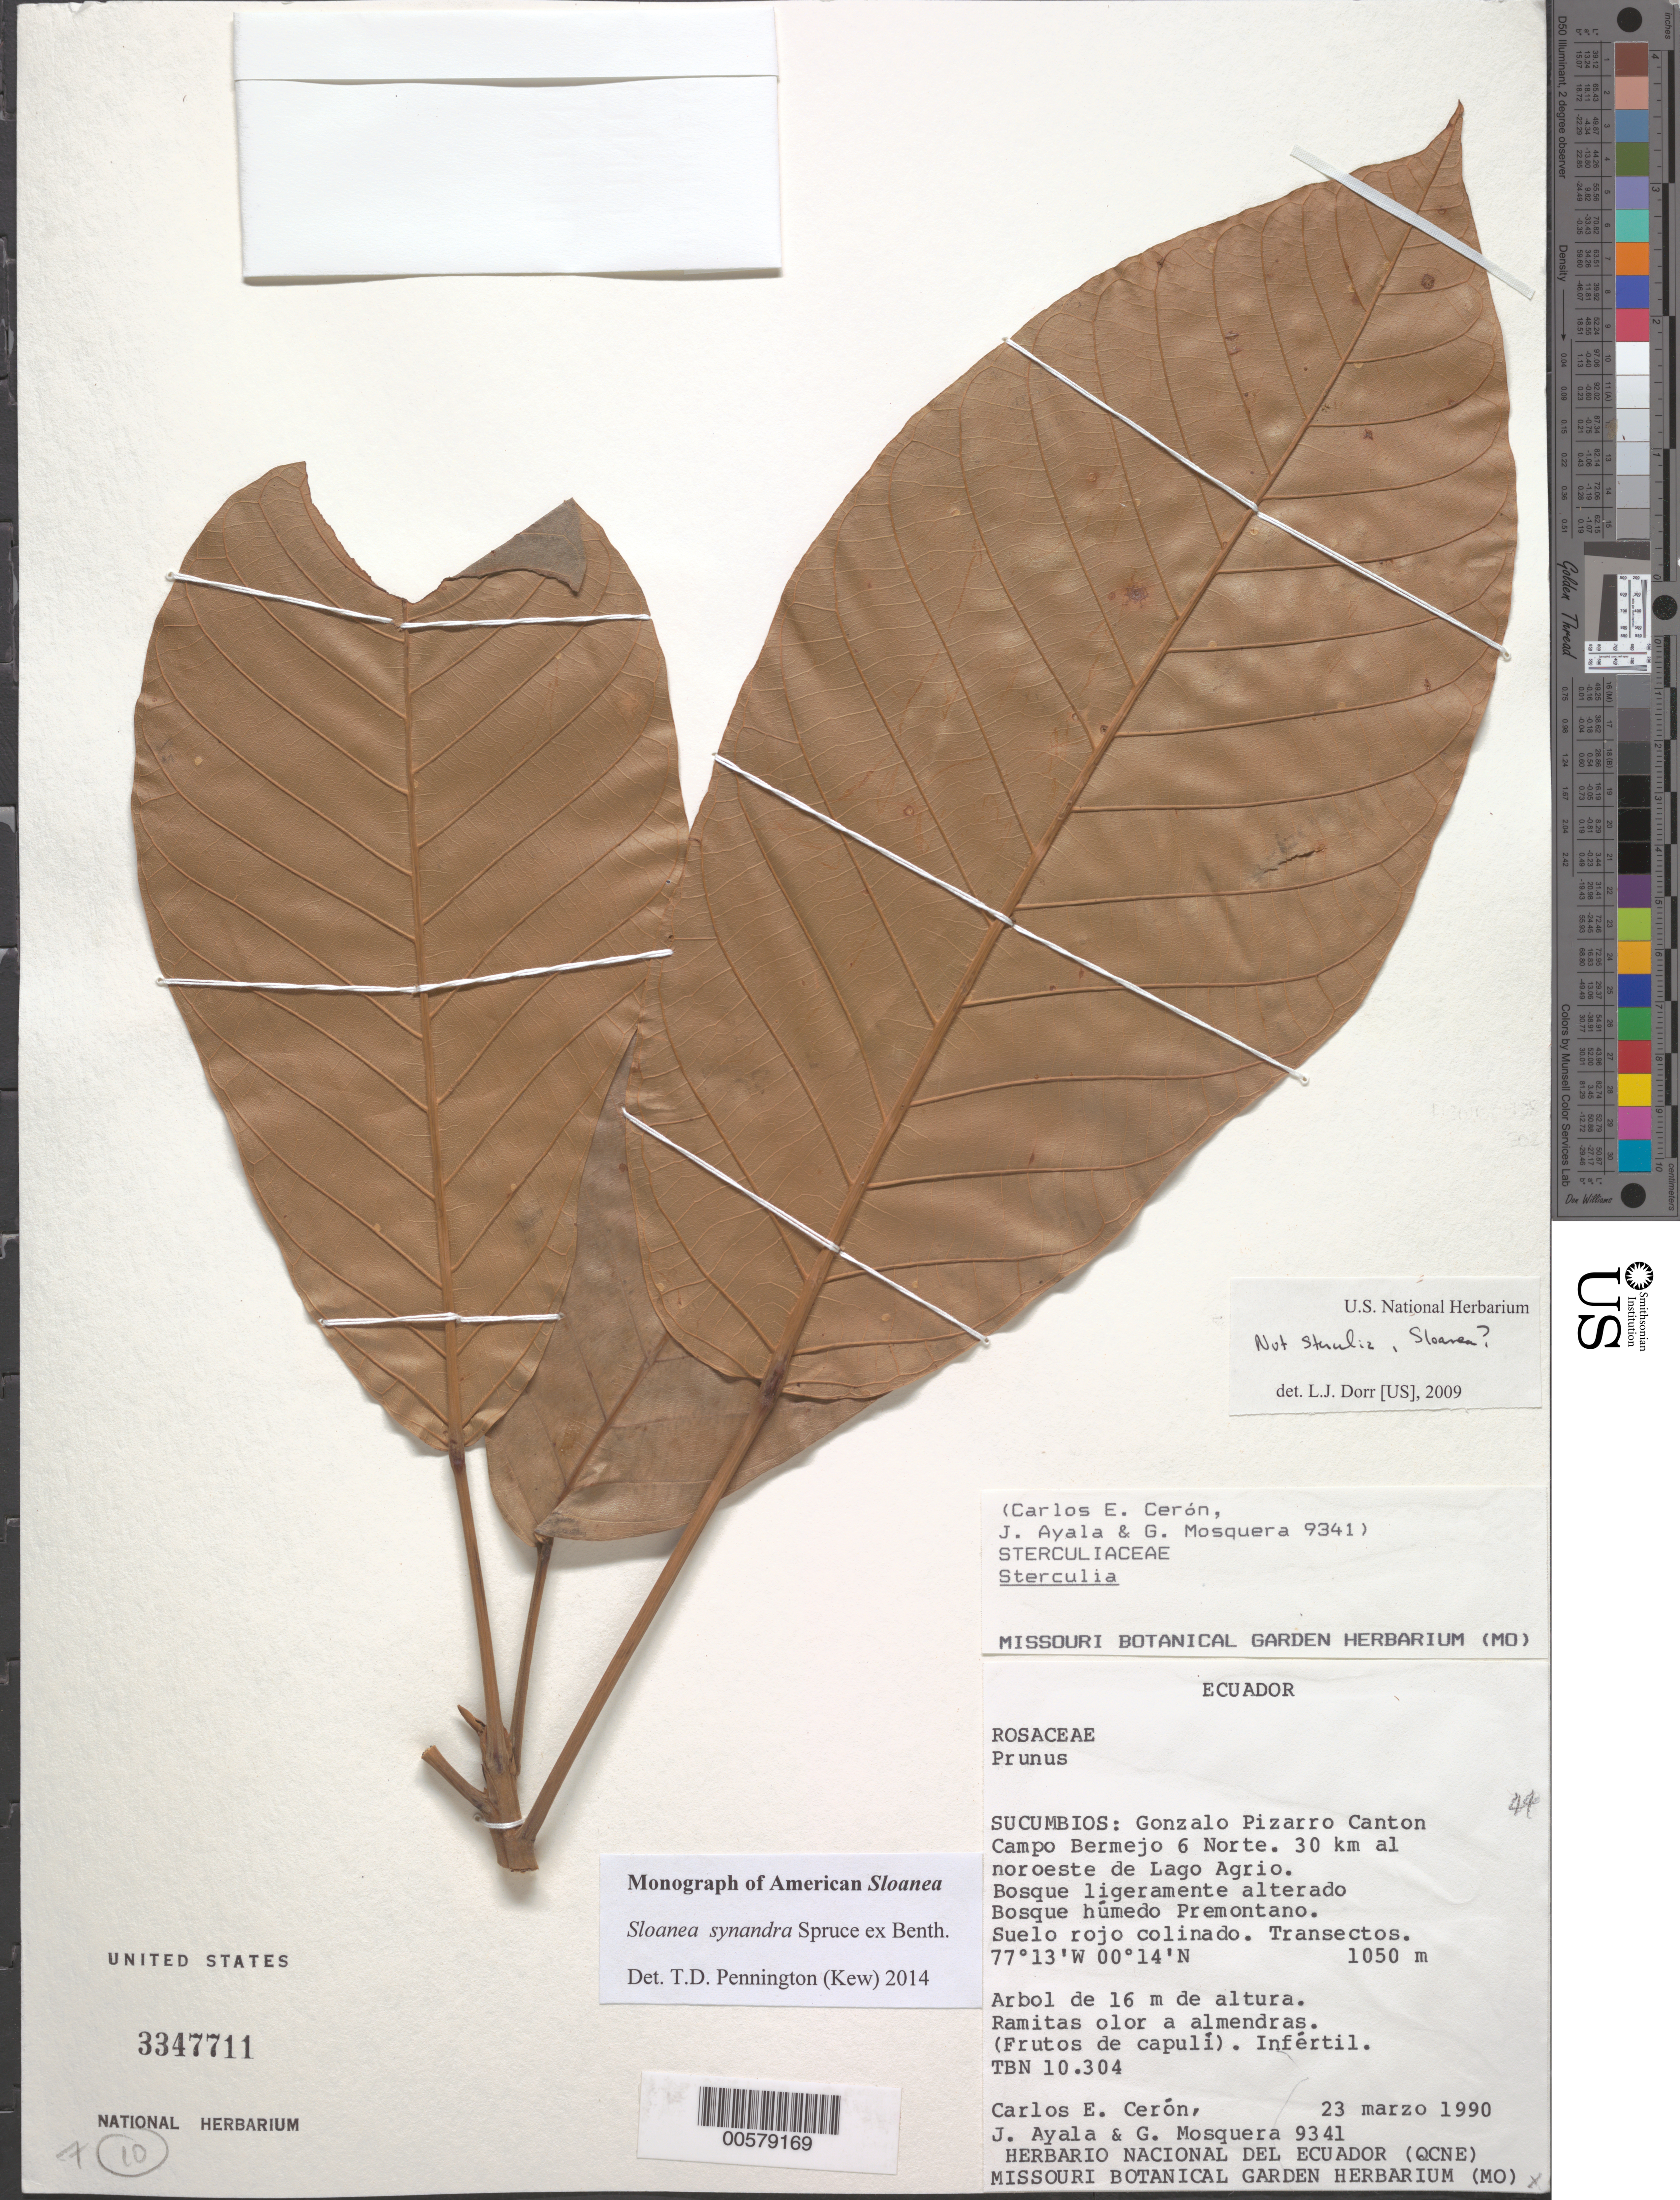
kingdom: Plantae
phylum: Tracheophyta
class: Magnoliopsida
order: Oxalidales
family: Elaeocarpaceae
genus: Sloanea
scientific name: Sloanea synandra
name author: Spruce ex Benth.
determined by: Pennington, T. D., (K)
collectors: C. E. Cerón M., J. Ayala & G. Mosquera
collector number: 9341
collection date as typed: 23 Mar 1990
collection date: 1990-03-23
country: Ecuador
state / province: Sucumbíos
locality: Gonzalo Pizarro Cantón. Campo Bermejo 6 Norte, 30 km al noroeste de Lago AgRio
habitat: Bosque ligeramente alterado Bosque húmedo Premontano, suelo rojo colinado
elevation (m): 1050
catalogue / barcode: US 3347711